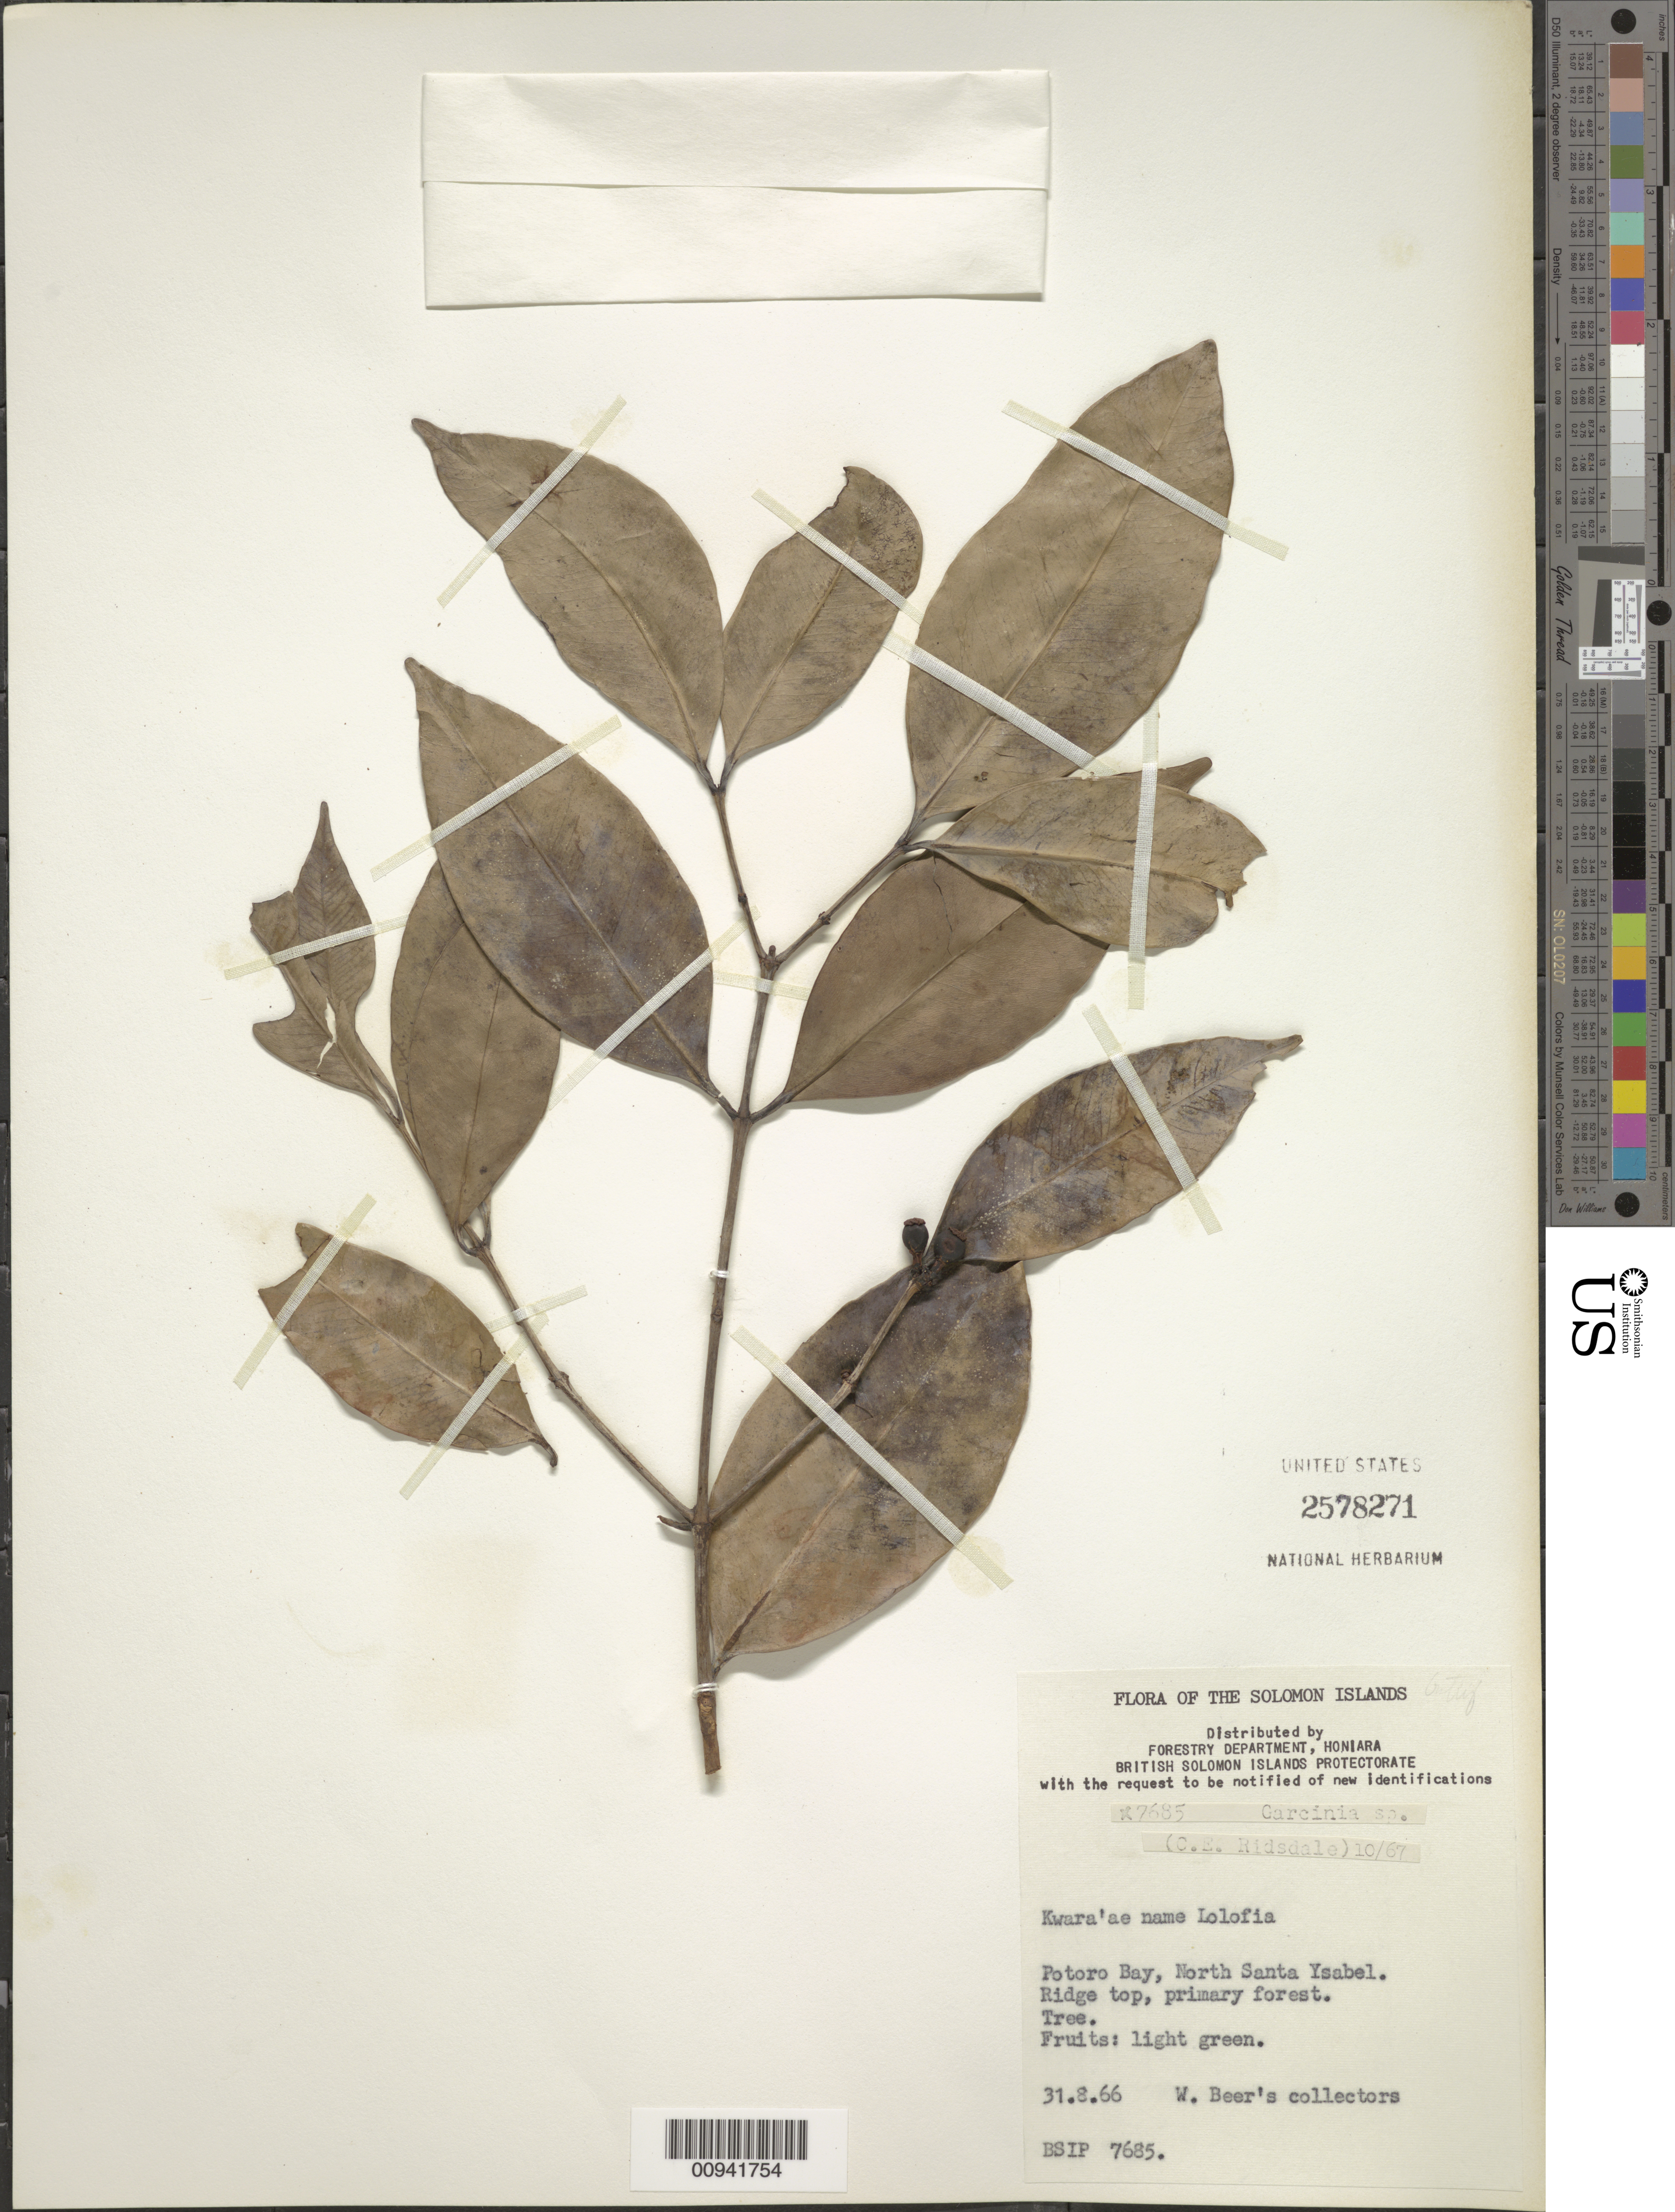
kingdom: Plantae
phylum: Tracheophyta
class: Magnoliopsida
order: Malpighiales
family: Clusiaceae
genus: Garcinia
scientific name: Garcinia sp.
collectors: W. Beer's Collectors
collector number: BSIP 7685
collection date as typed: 31 Aug 1966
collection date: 1966-08-31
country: Solomon Islands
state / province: Isabel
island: Santa Isabel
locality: Potoro Bay, North Santa Ysabel.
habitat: Ridge top, primary forest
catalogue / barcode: US 2578271